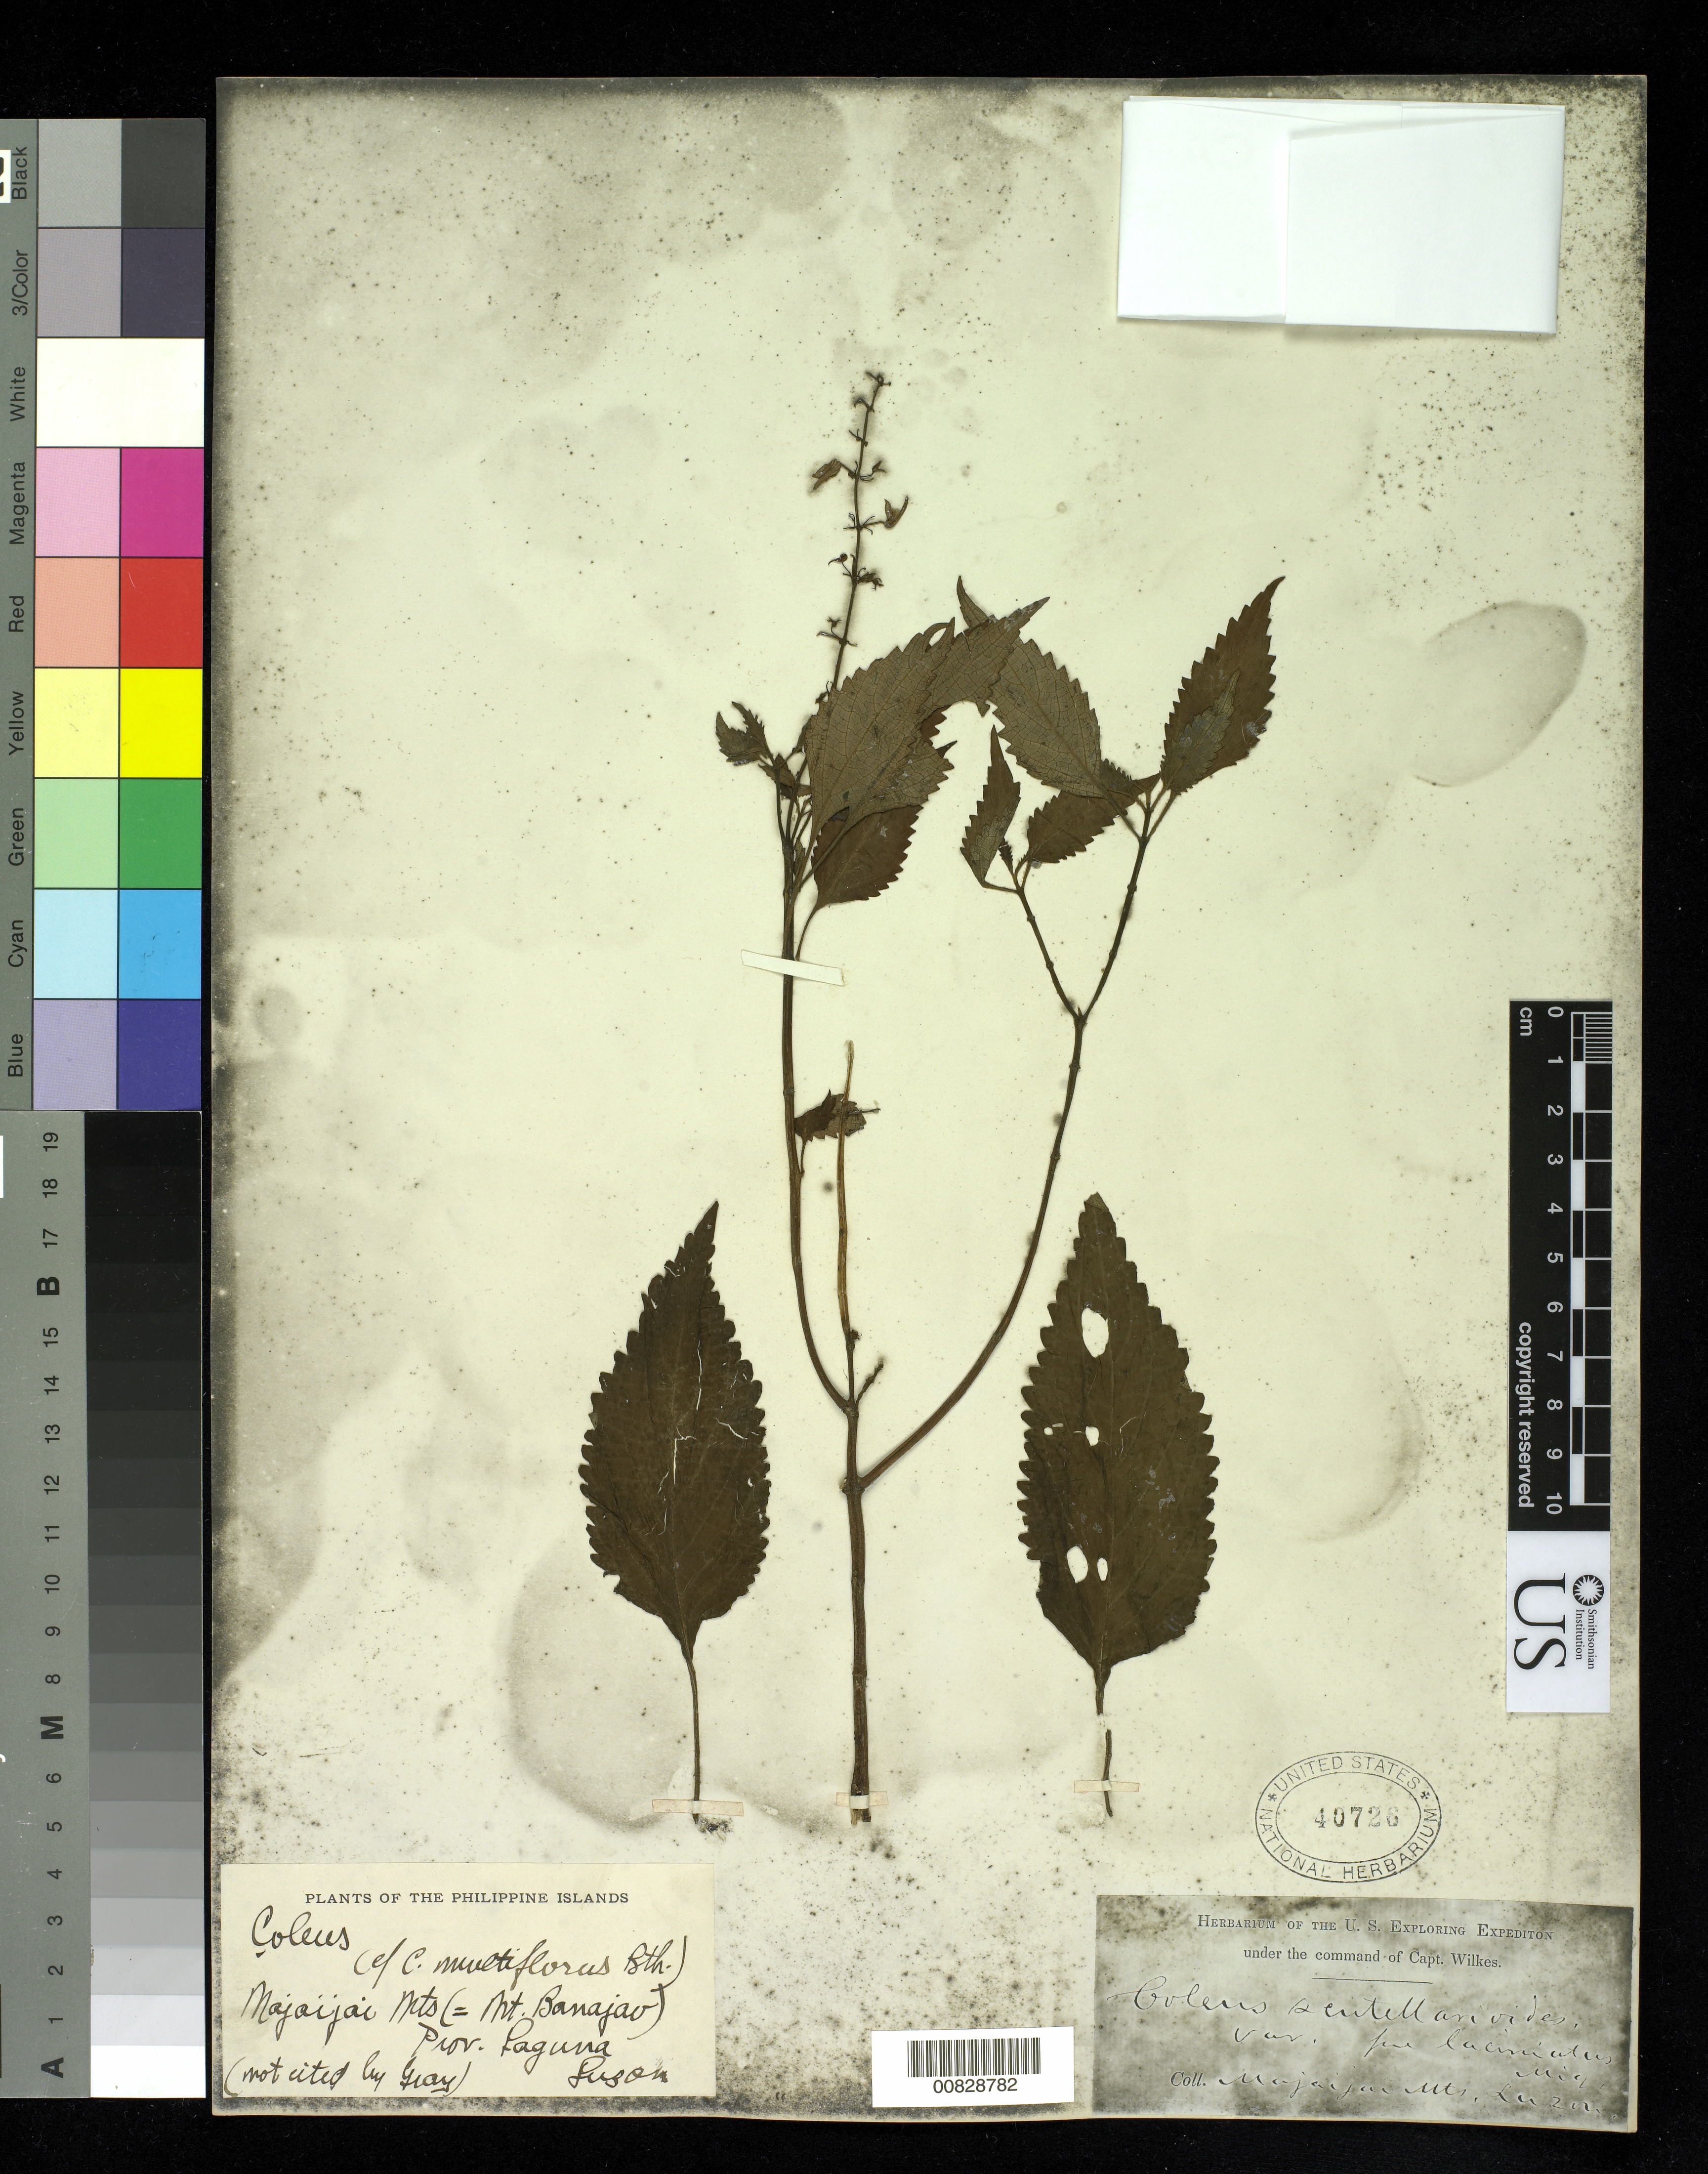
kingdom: Plantae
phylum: Tracheophyta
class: Magnoliopsida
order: Lamiales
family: Lamiaceae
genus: Plectranthus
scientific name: Plectranthus scutellarioides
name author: (L.) R. Br.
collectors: Wilkes Explor. Exped.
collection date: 1838/1842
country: Philippines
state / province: Calabarzon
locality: Majaijai Mts.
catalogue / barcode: US 40726